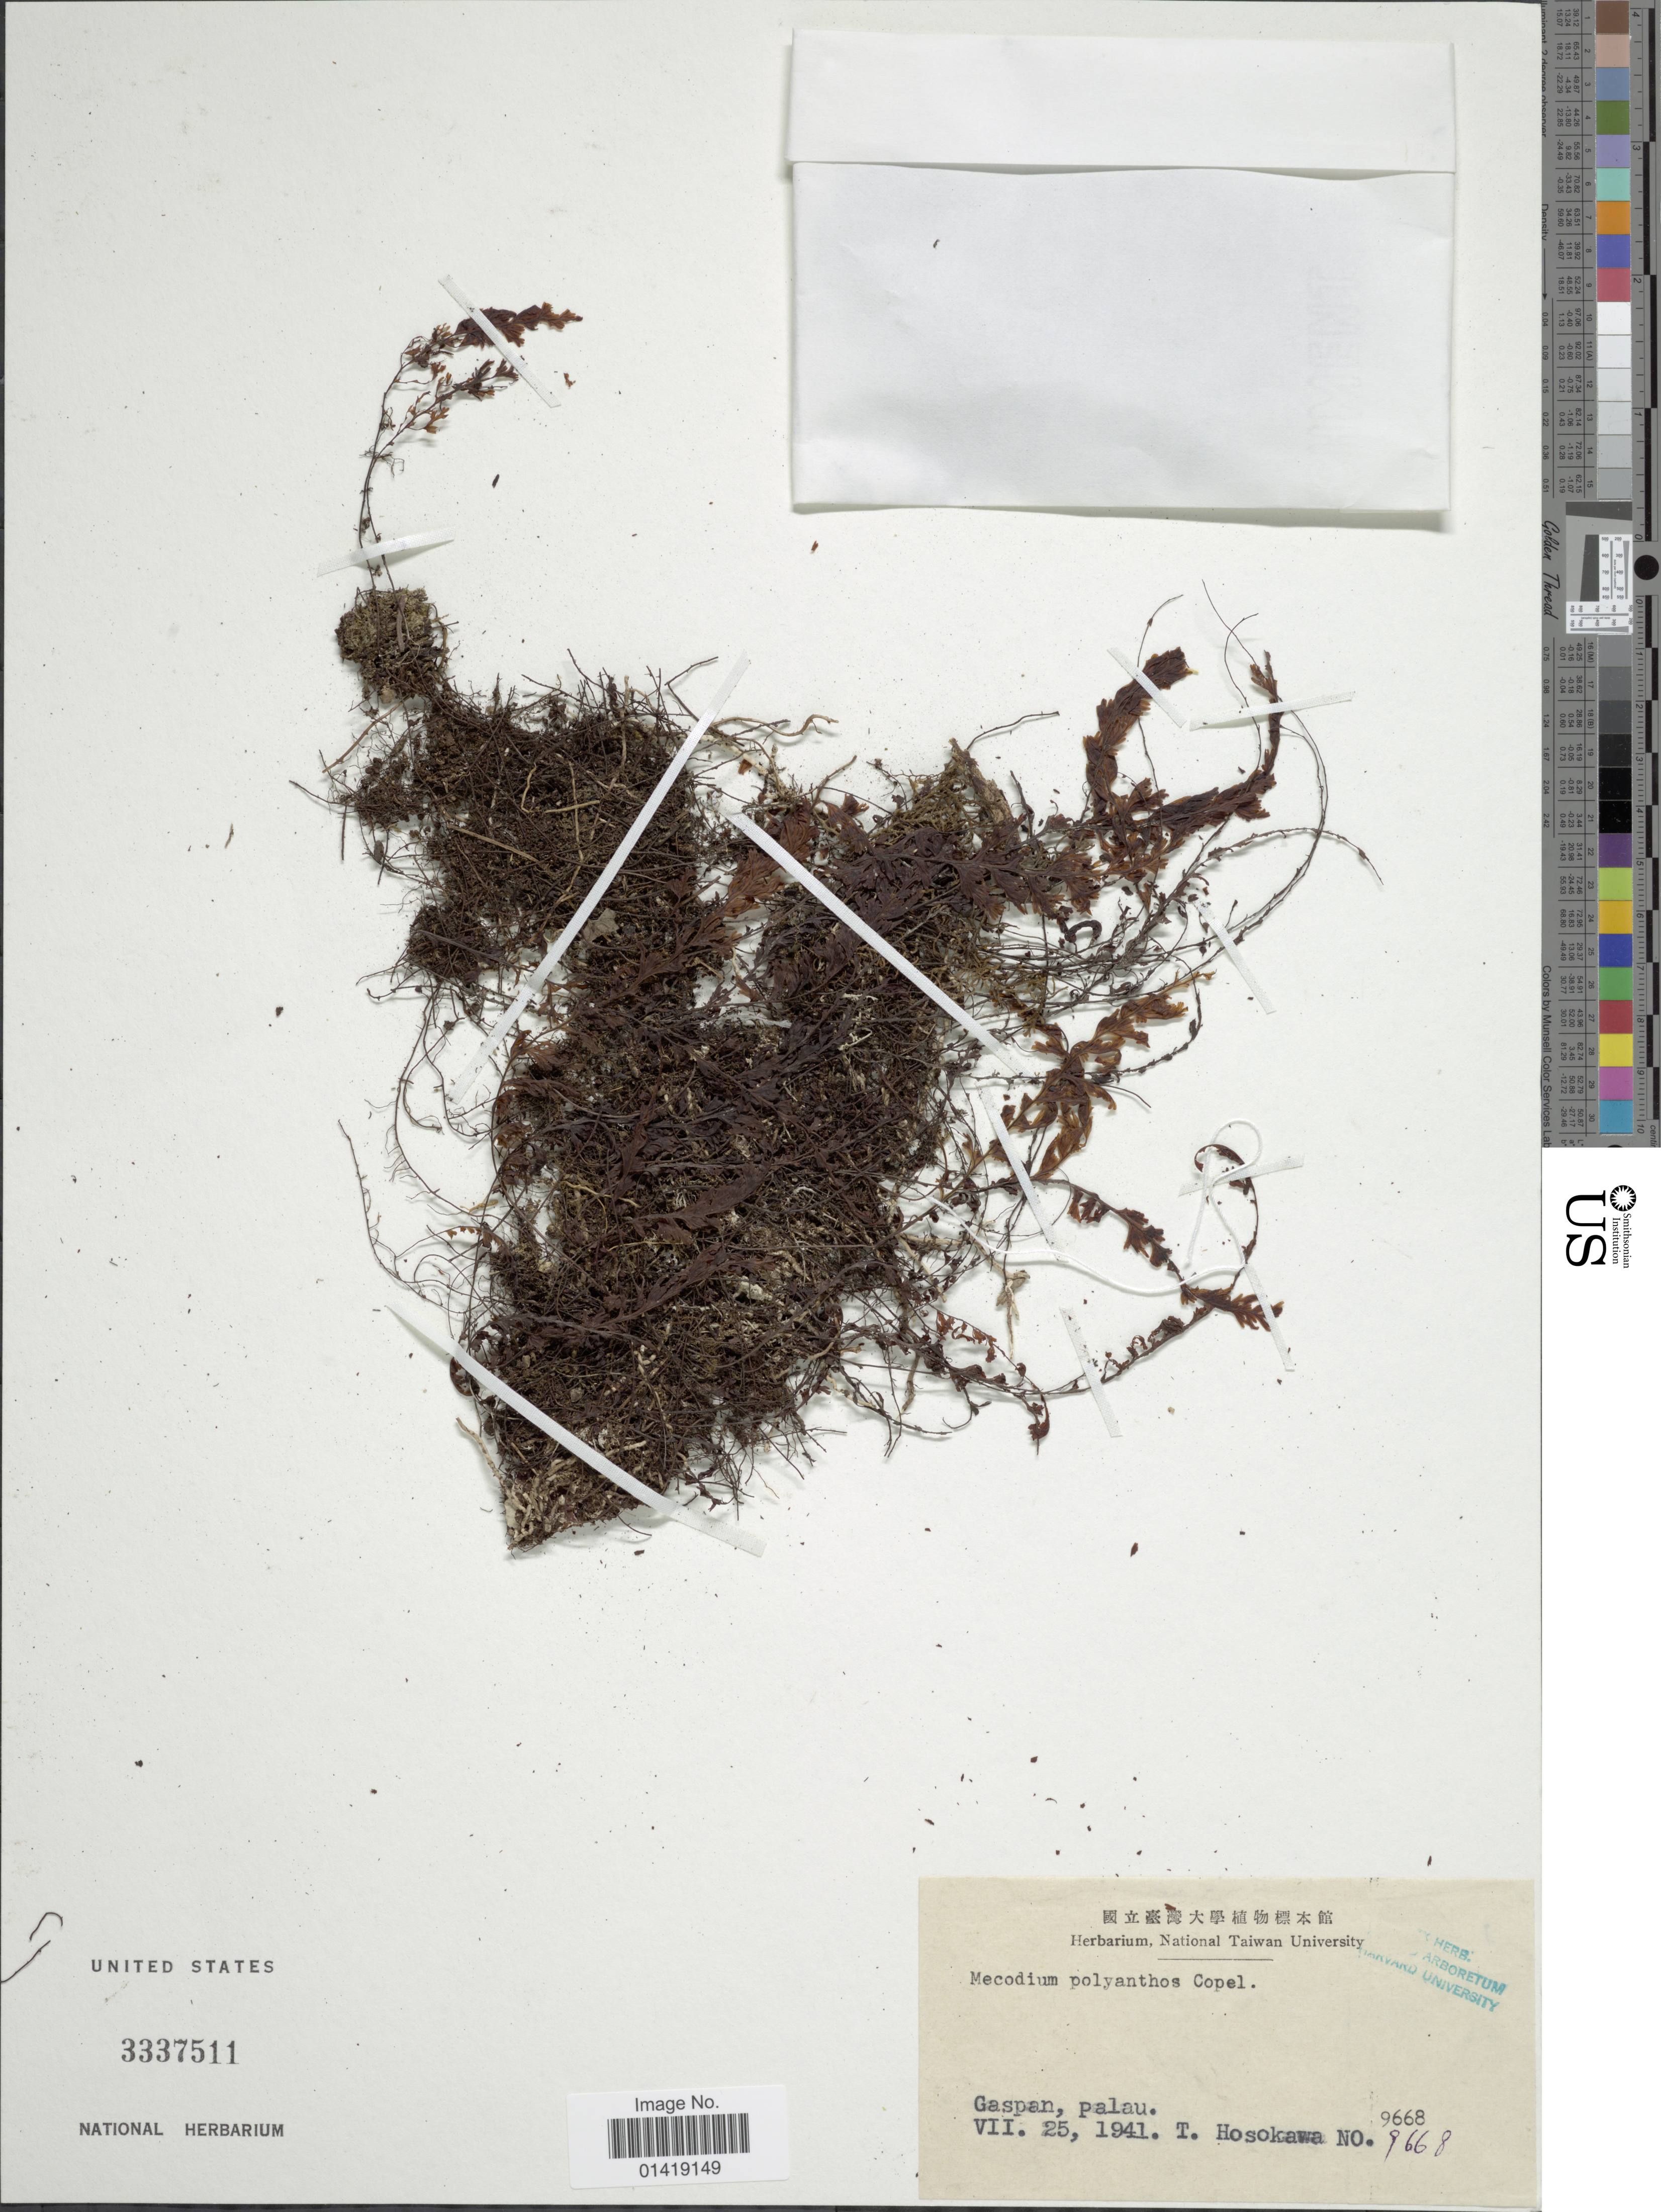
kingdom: Plantae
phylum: Tracheophyta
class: Polypodiopsida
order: Hymenophyllales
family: Hymenophyllaceae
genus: Hymenophyllum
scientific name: Hymenophyllum polyanthos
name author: (Sw.) Sw.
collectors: T. Hosokawa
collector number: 9668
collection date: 1941-07-25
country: Palau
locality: Palau Gaspan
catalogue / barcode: US 3337511